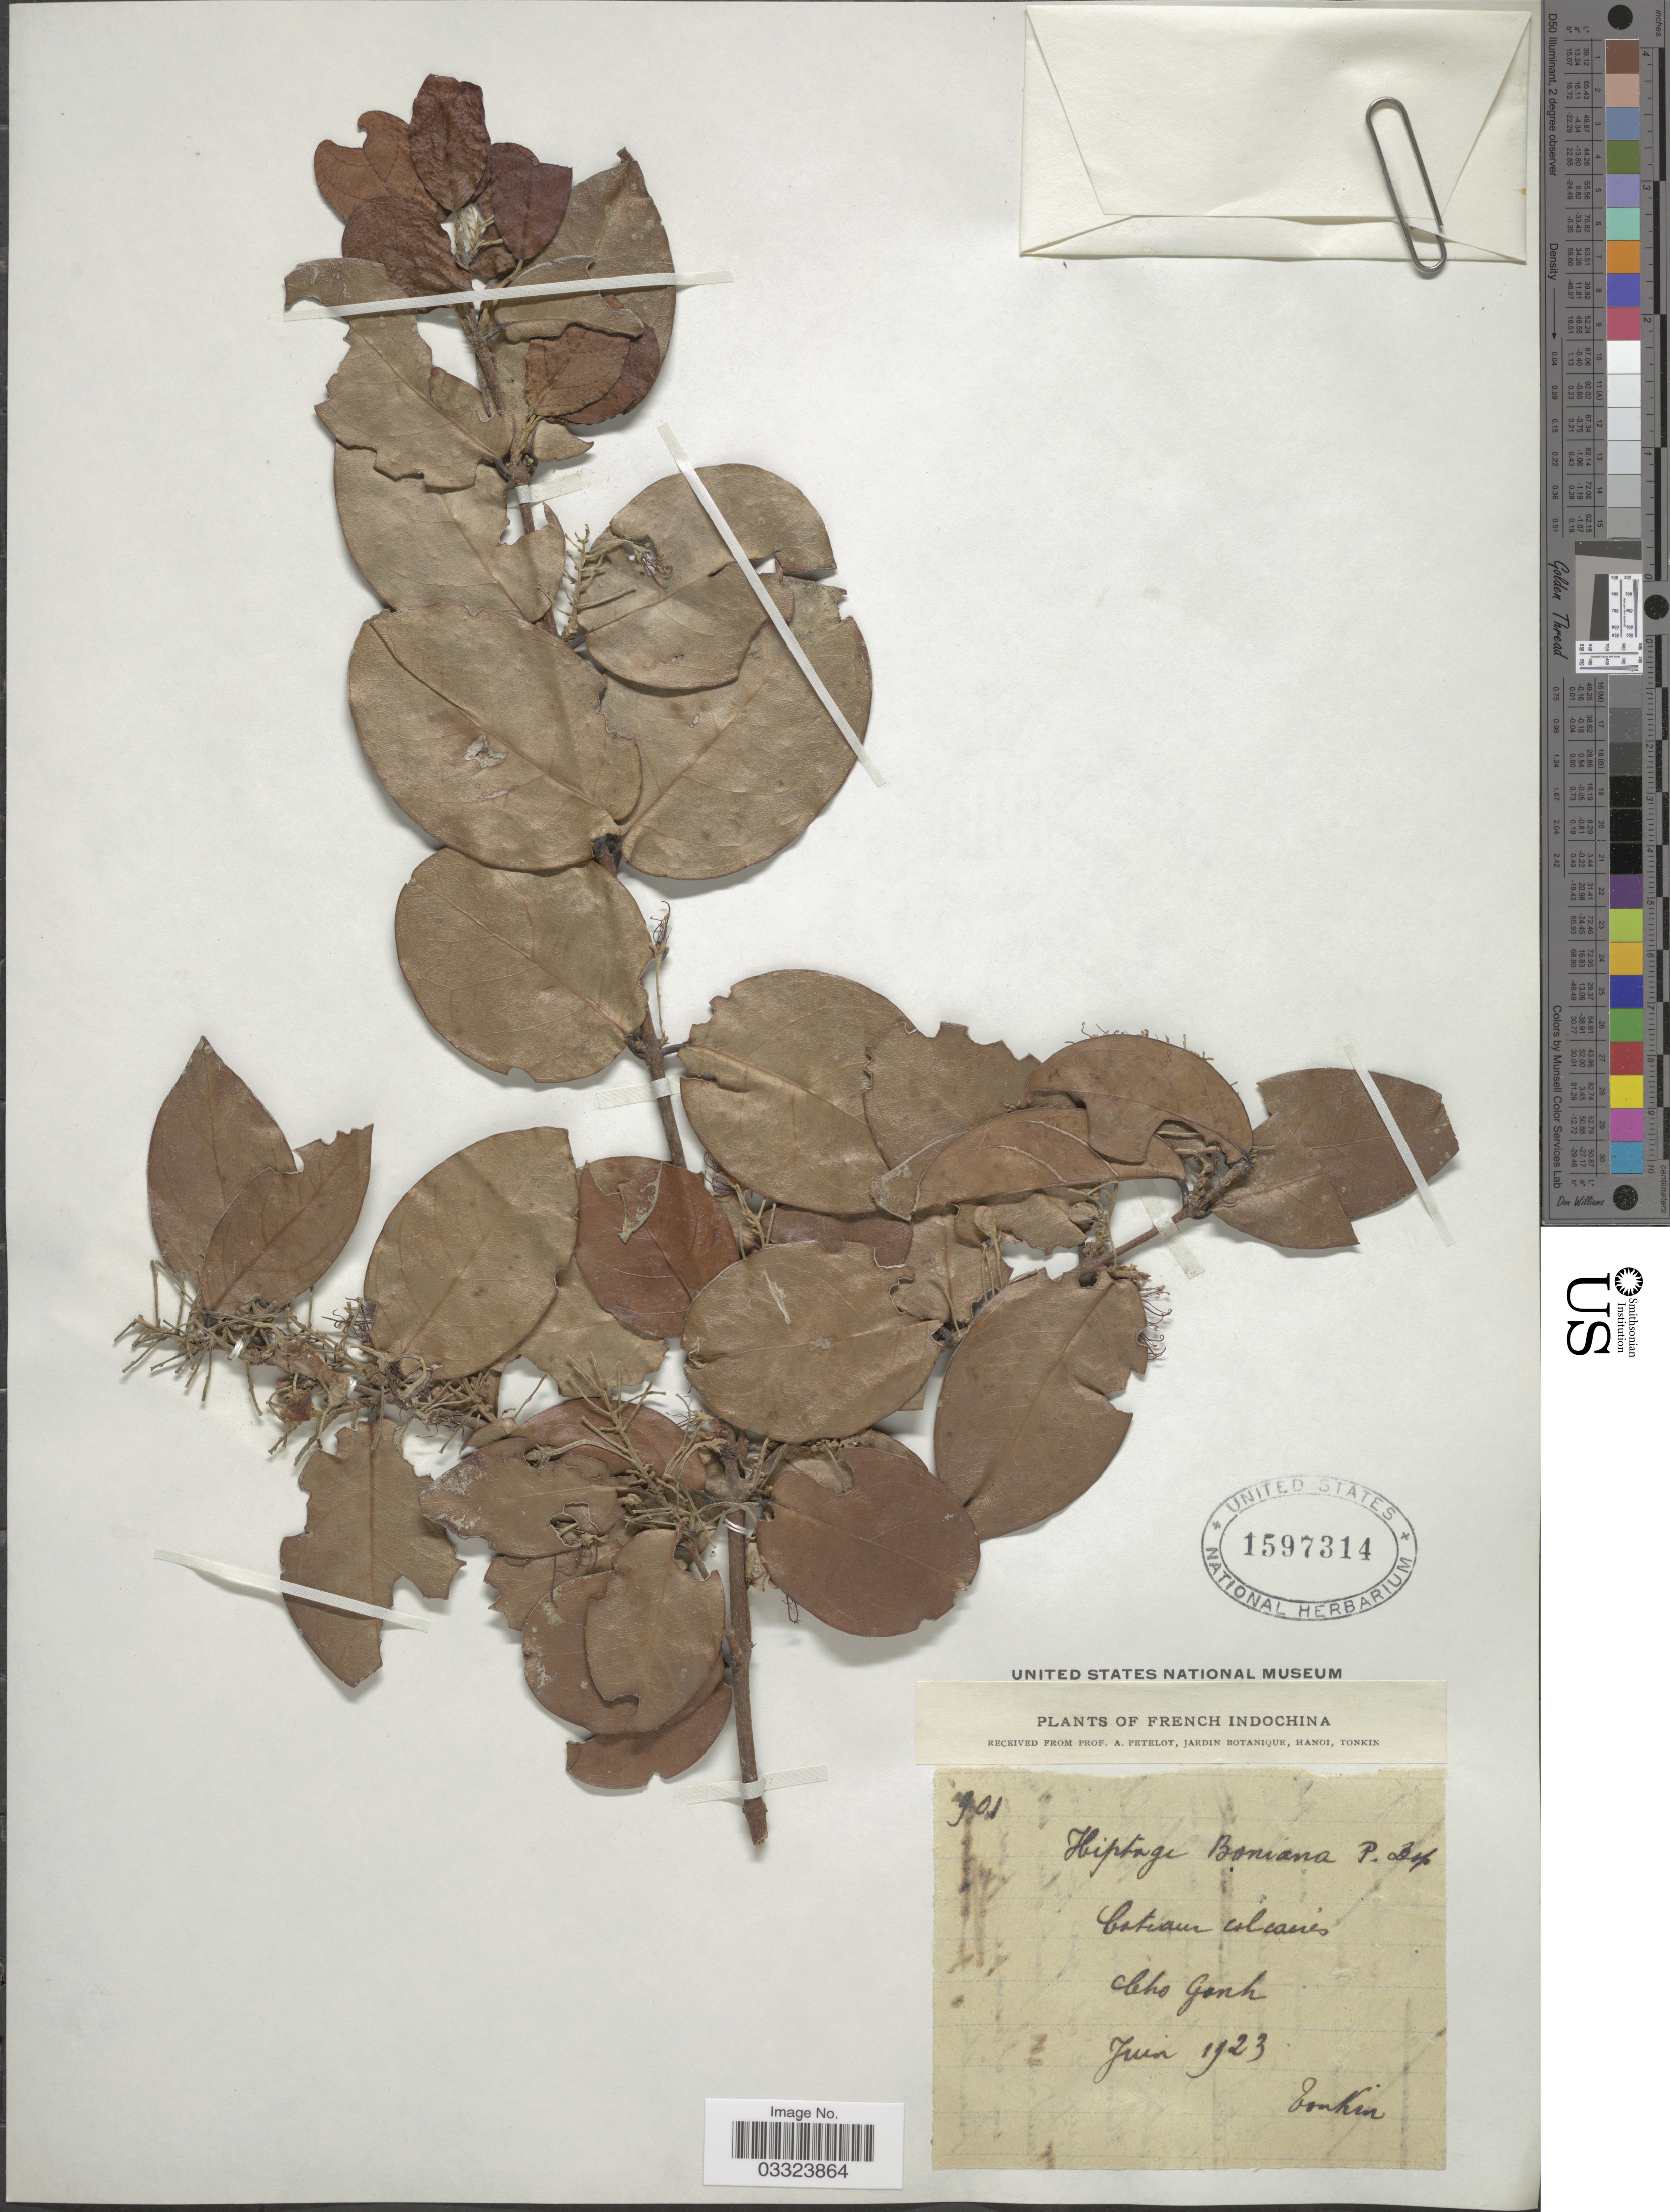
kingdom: Plantae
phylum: Tracheophyta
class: Magnoliopsida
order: Malpighiales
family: Malpighiaceae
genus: Hiptage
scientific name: Hiptage boniana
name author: Dop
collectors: A. Petelot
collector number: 901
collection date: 1923-06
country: Vietnam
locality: French Indochina. Cho Ganh.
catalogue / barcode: US 1597314